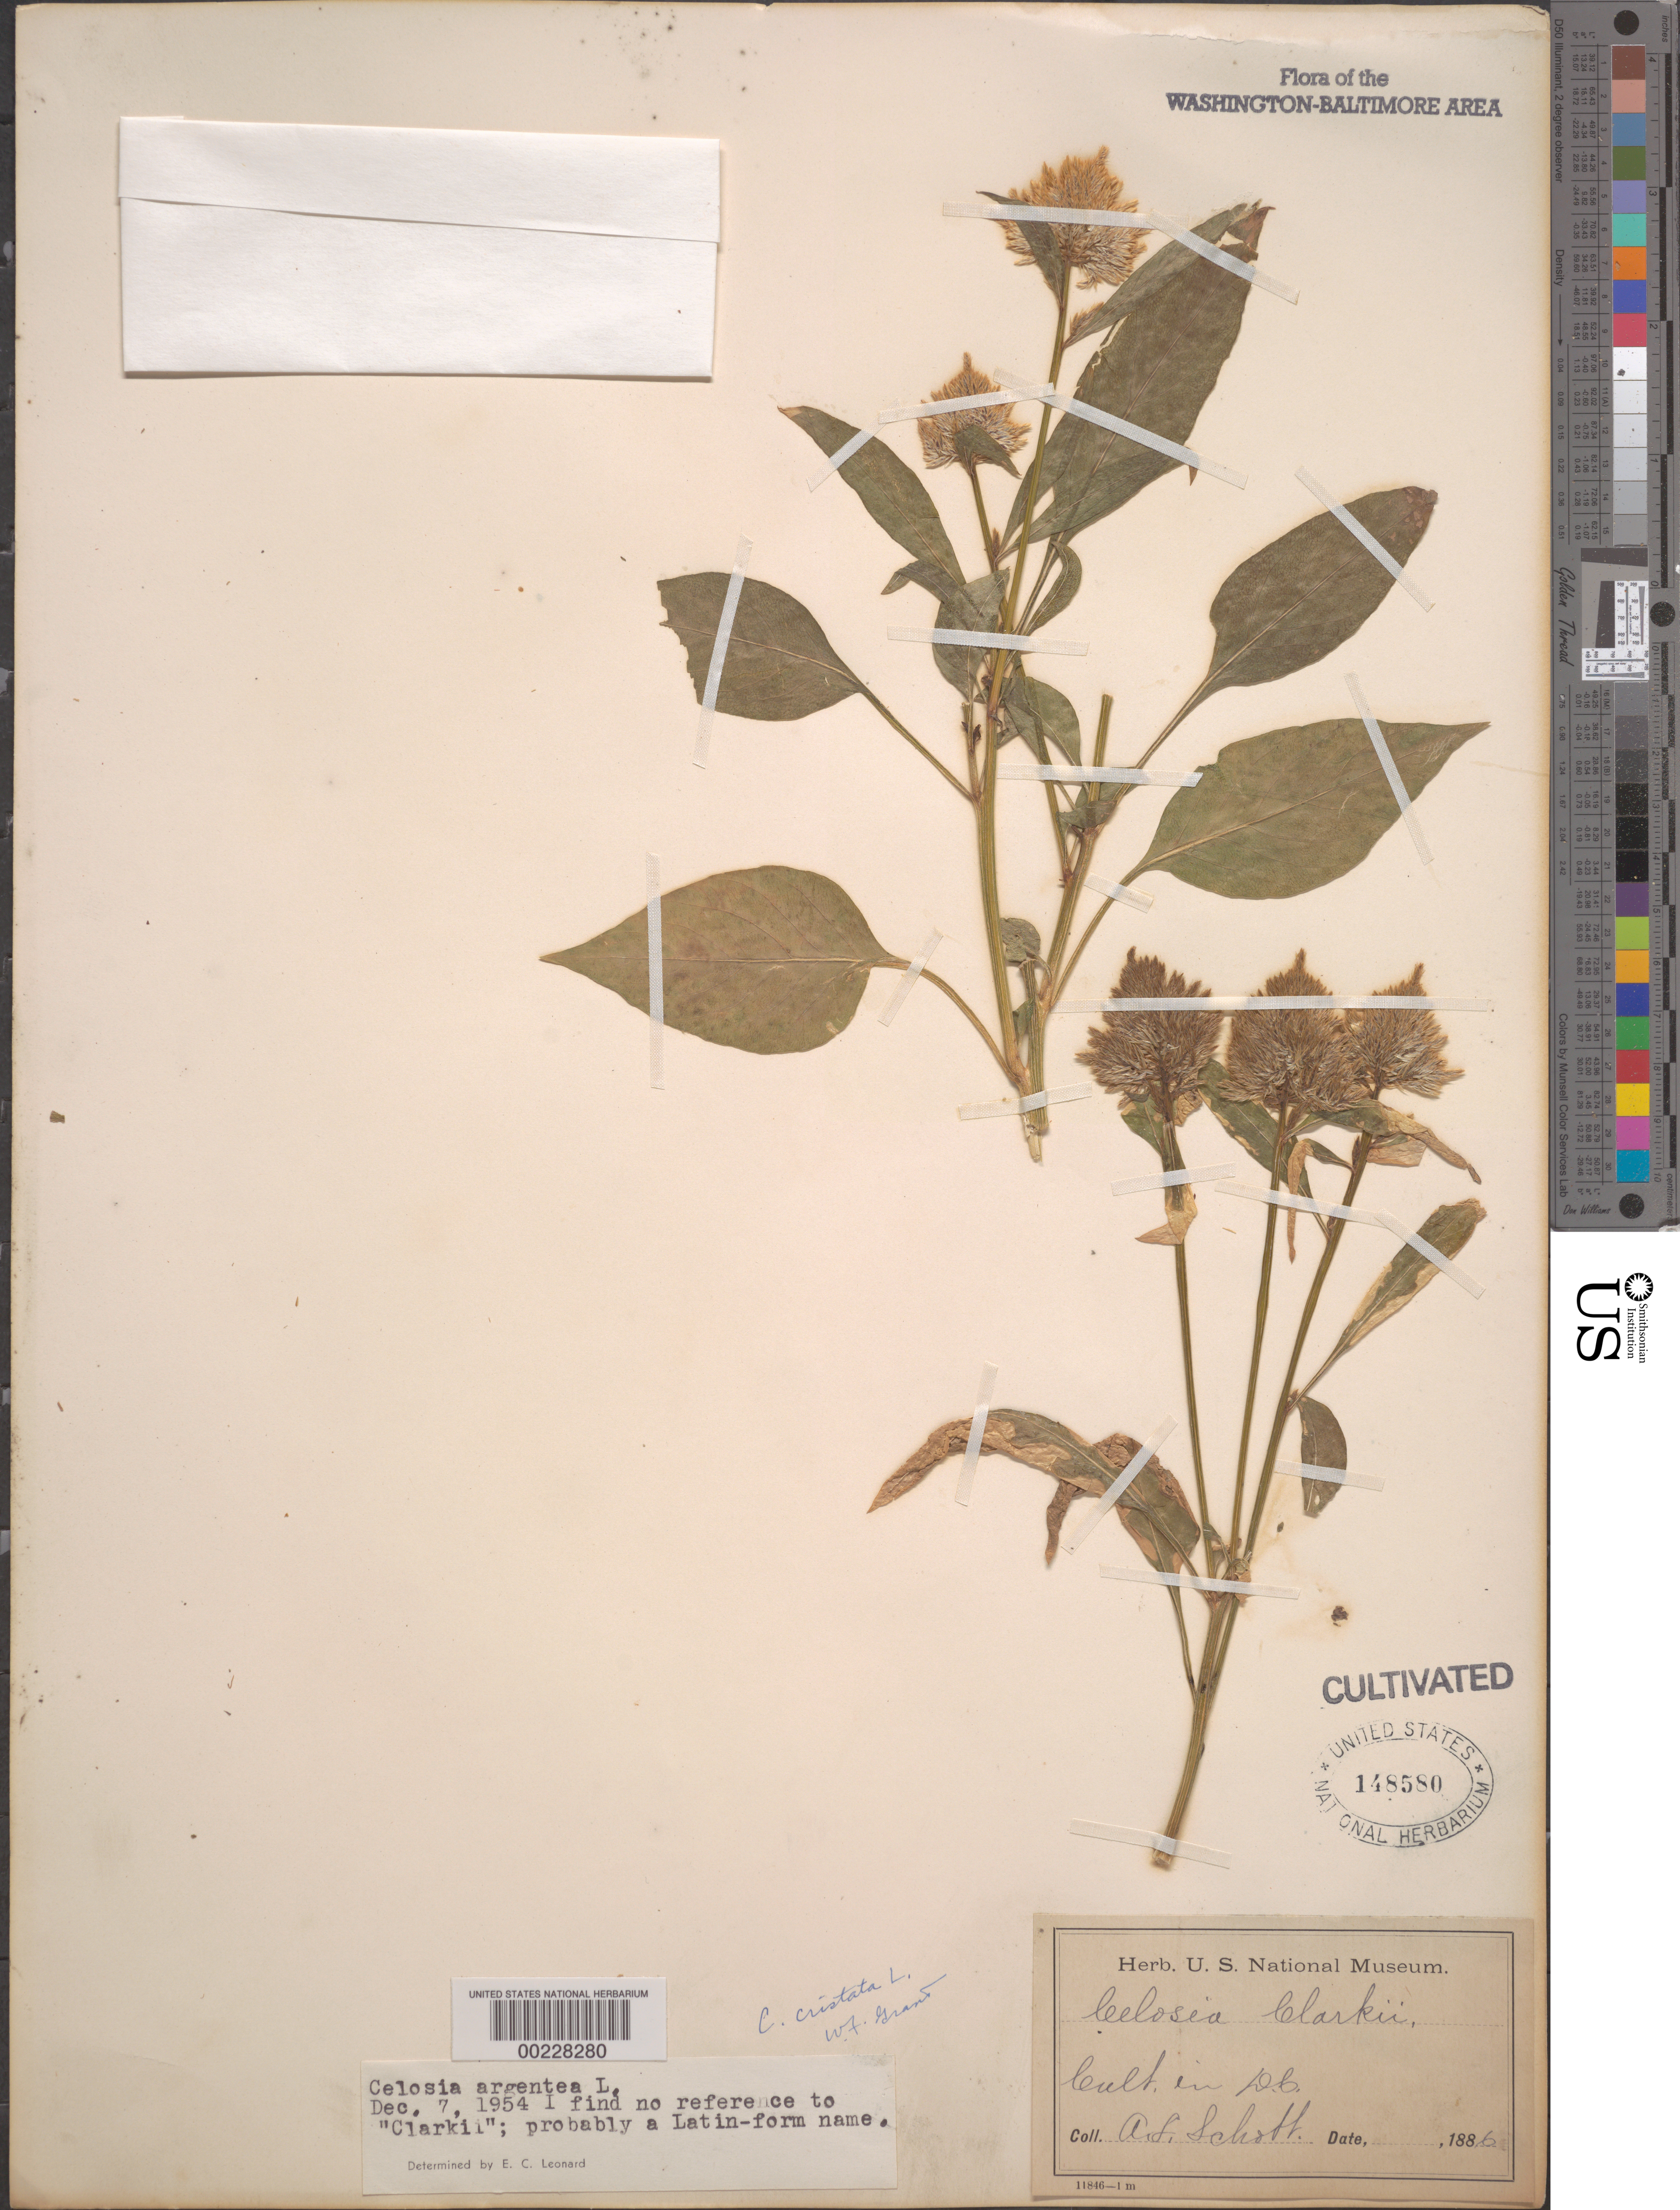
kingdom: Plantae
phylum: Tracheophyta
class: Magnoliopsida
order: Caryophyllales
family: Amaranthaceae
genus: Celosia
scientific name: Celosia cristata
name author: L.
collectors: A. L. Schott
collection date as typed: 1886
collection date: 1886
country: United States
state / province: District of Columbia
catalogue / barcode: US 148580